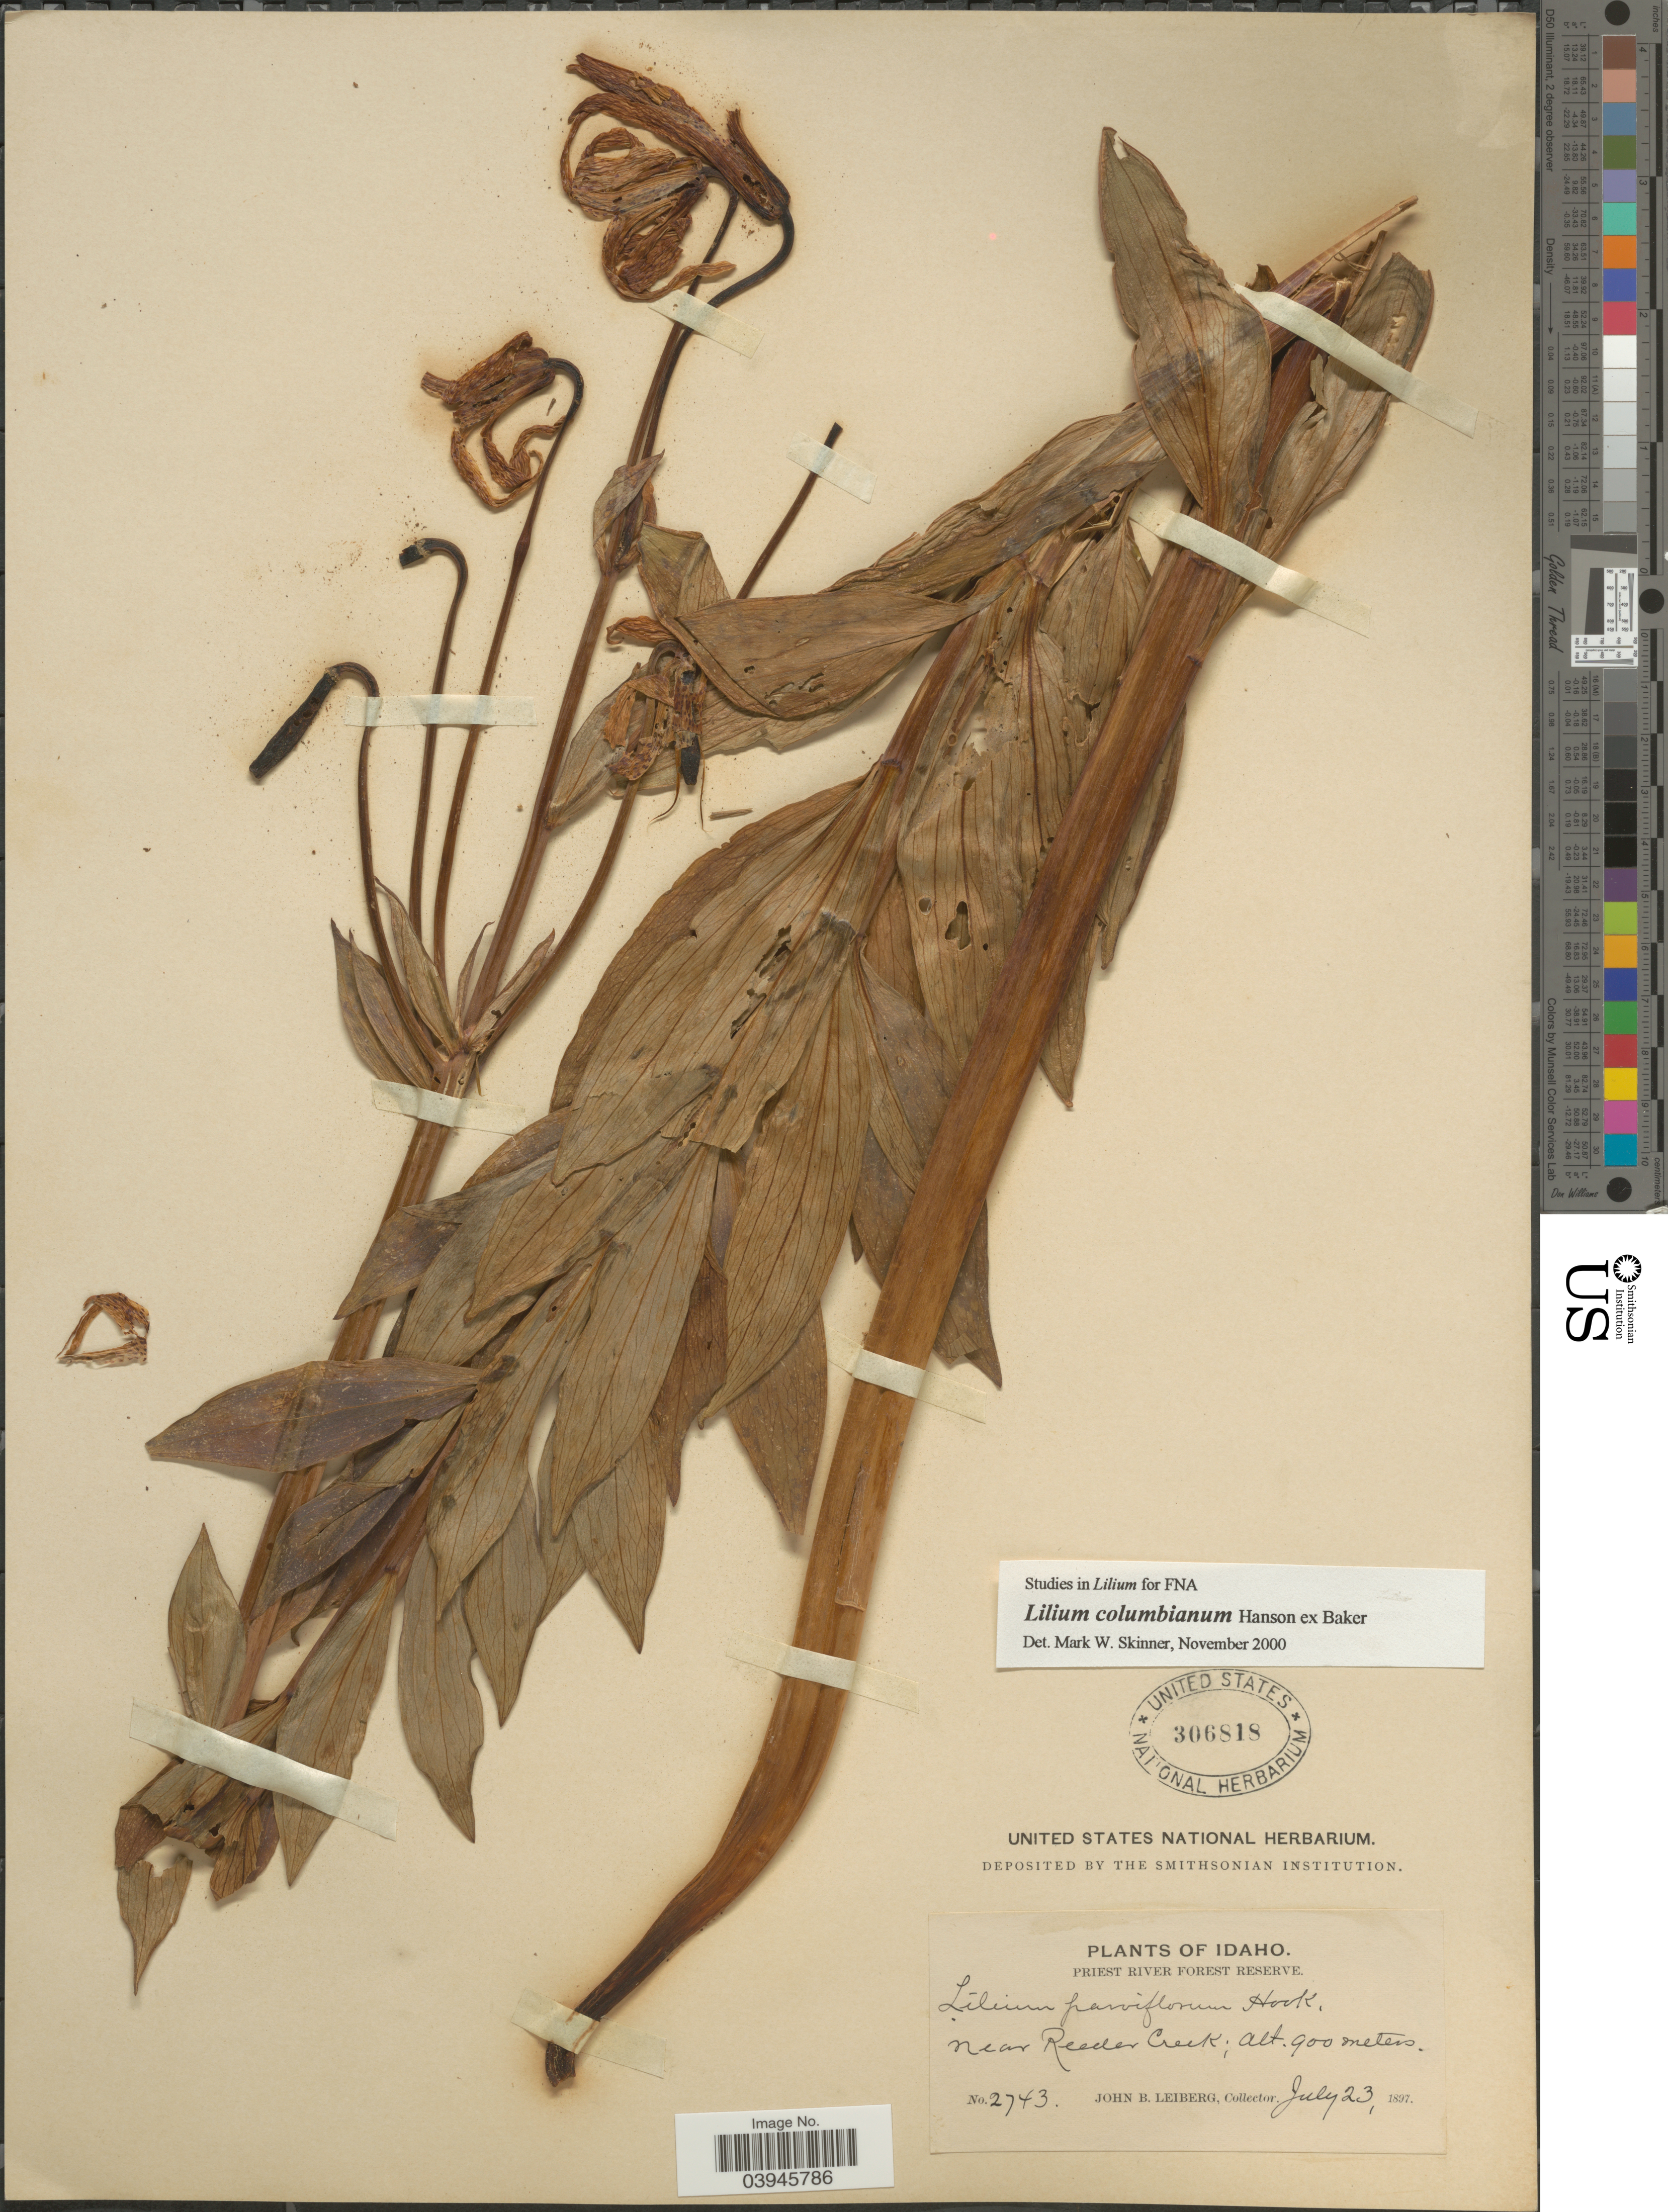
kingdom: Plantae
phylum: Tracheophyta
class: Liliopsida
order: Liliales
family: Liliaceae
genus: Lilium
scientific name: Lilium columbianum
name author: Leichtlin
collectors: J. B. Leiberg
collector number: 2743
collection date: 1897-07-23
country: United States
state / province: Idaho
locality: Priest River Forest Reserve. Near Reeder Creek.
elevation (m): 900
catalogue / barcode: US 306818